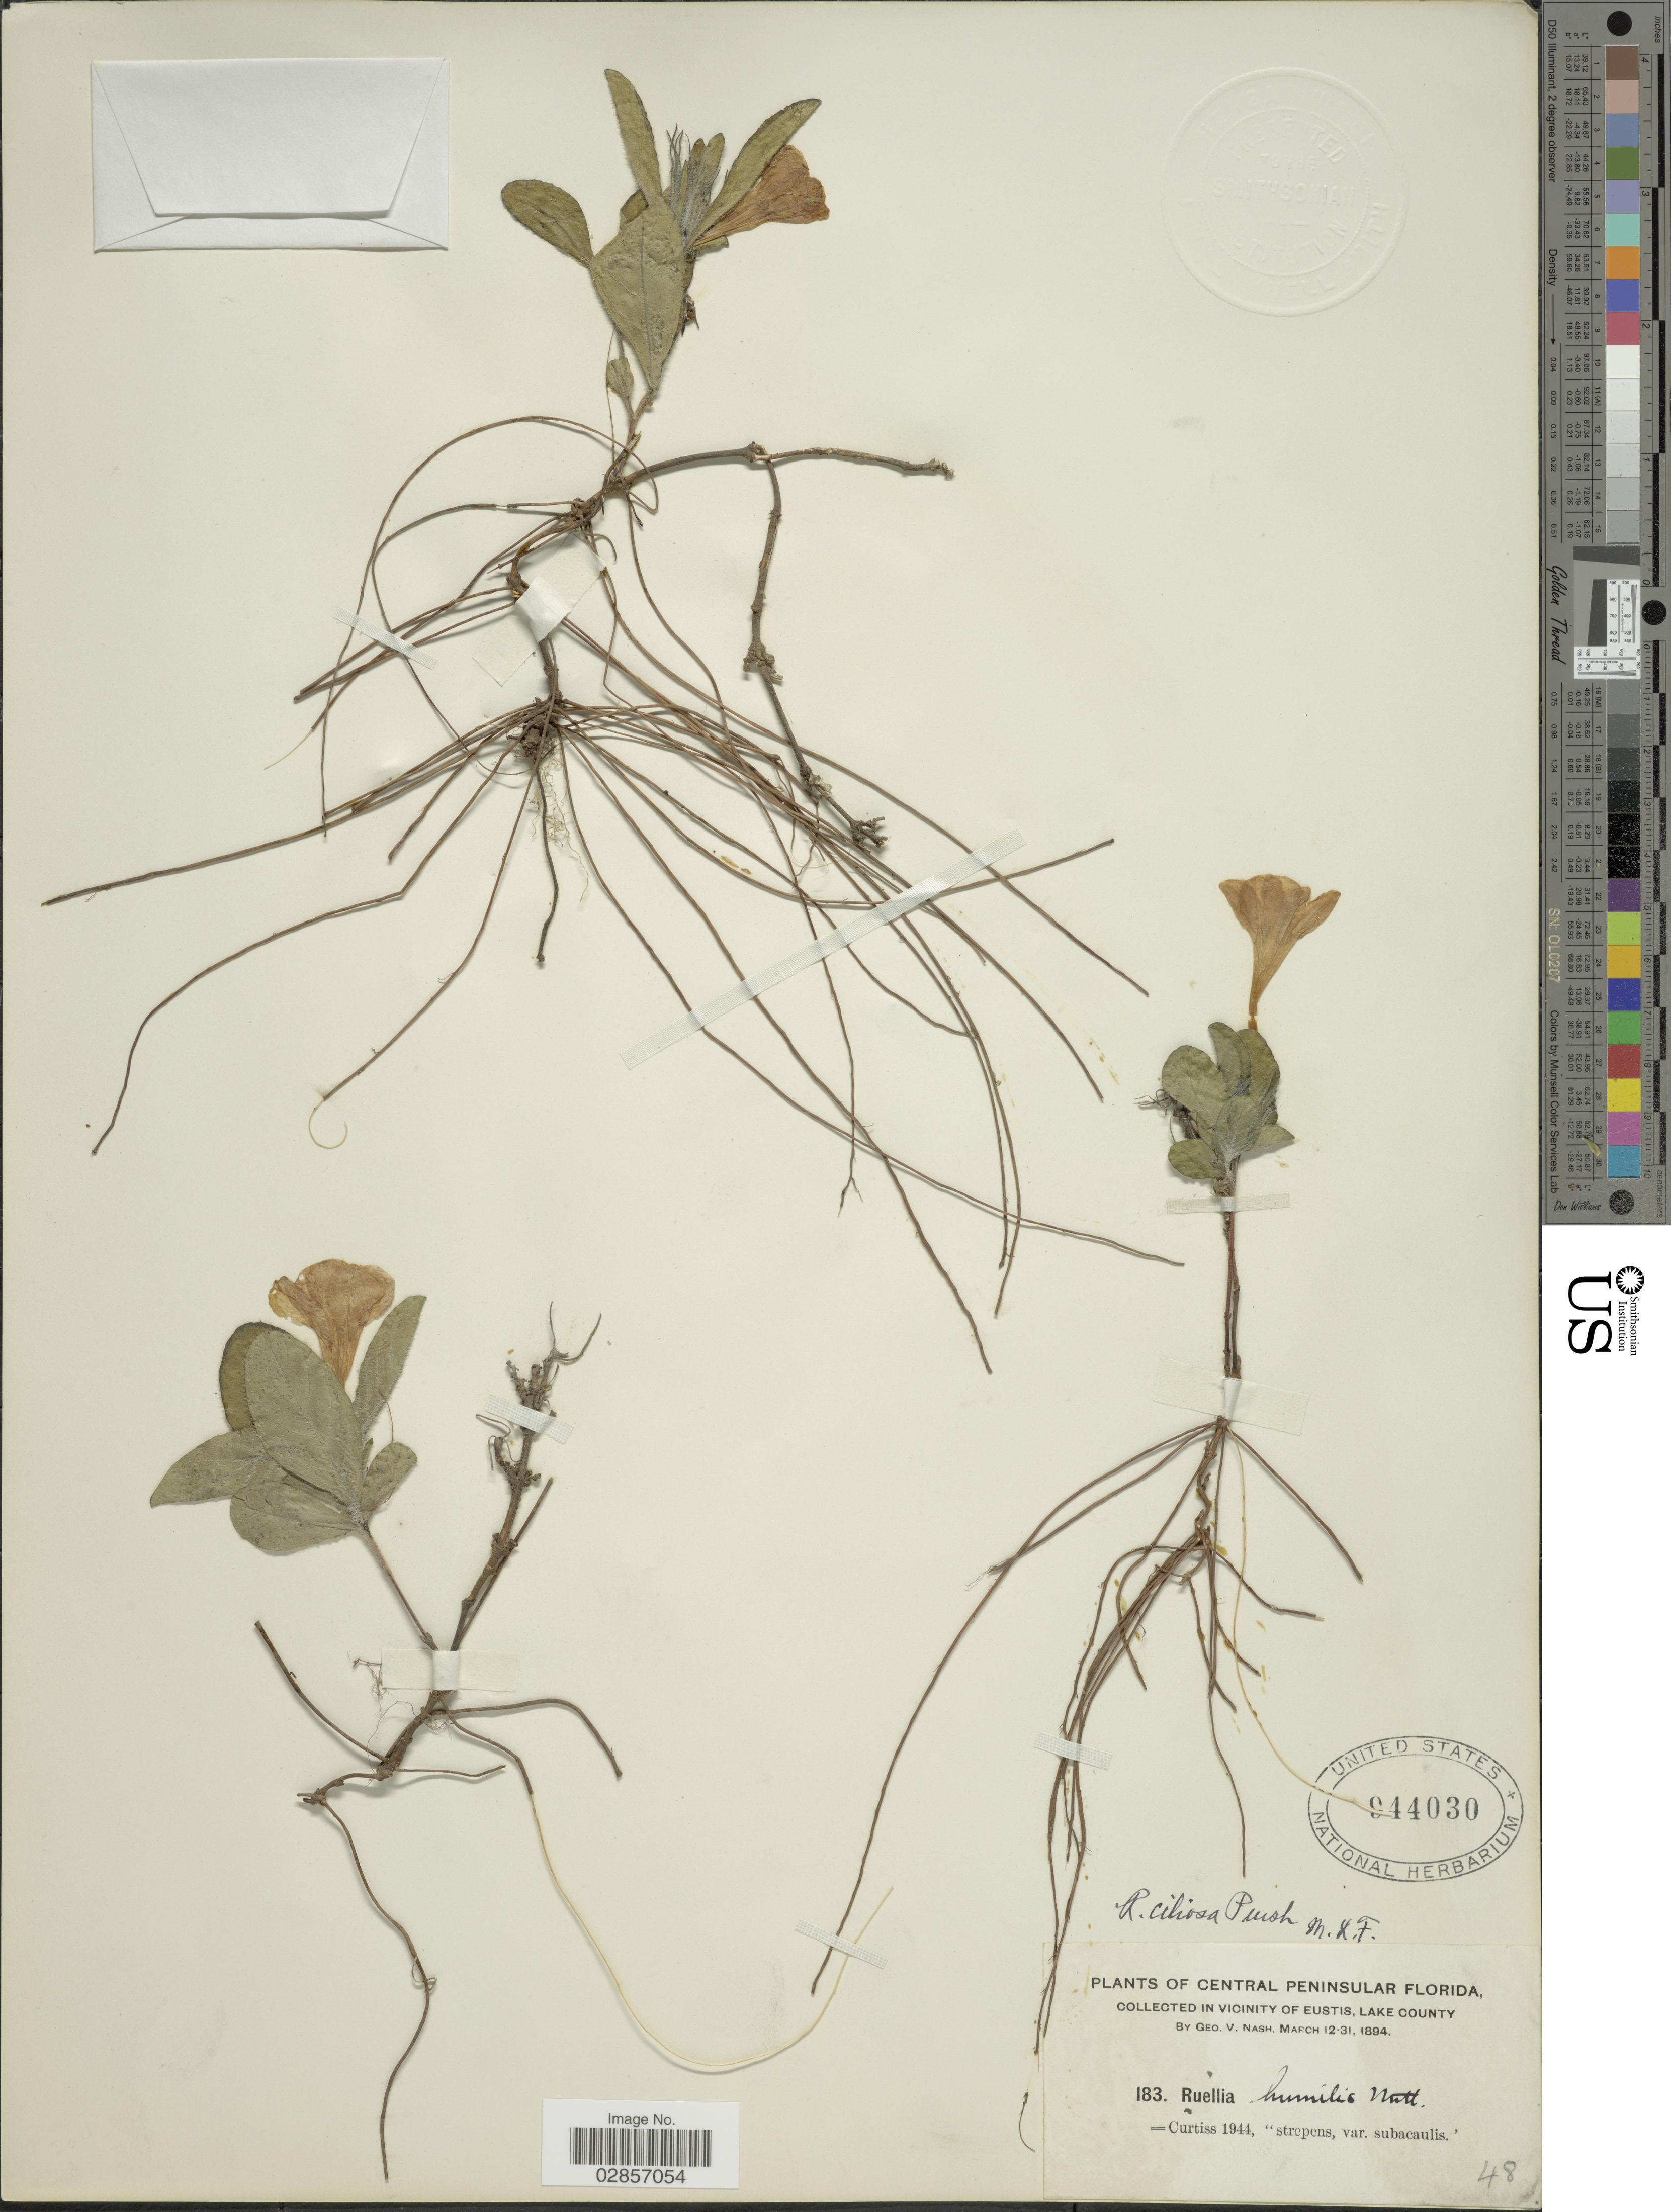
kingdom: Plantae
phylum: Tracheophyta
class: Magnoliopsida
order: Lamiales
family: Acanthaceae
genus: Ruellia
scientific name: Ruellia ciliosa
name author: Pursh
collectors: G. V. Nash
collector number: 183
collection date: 1894-03-12/1894-03-31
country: United States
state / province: Florida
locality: Central Peninsular Florida, collected in Vicinity of Eustis, Lake County.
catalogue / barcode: US 944030